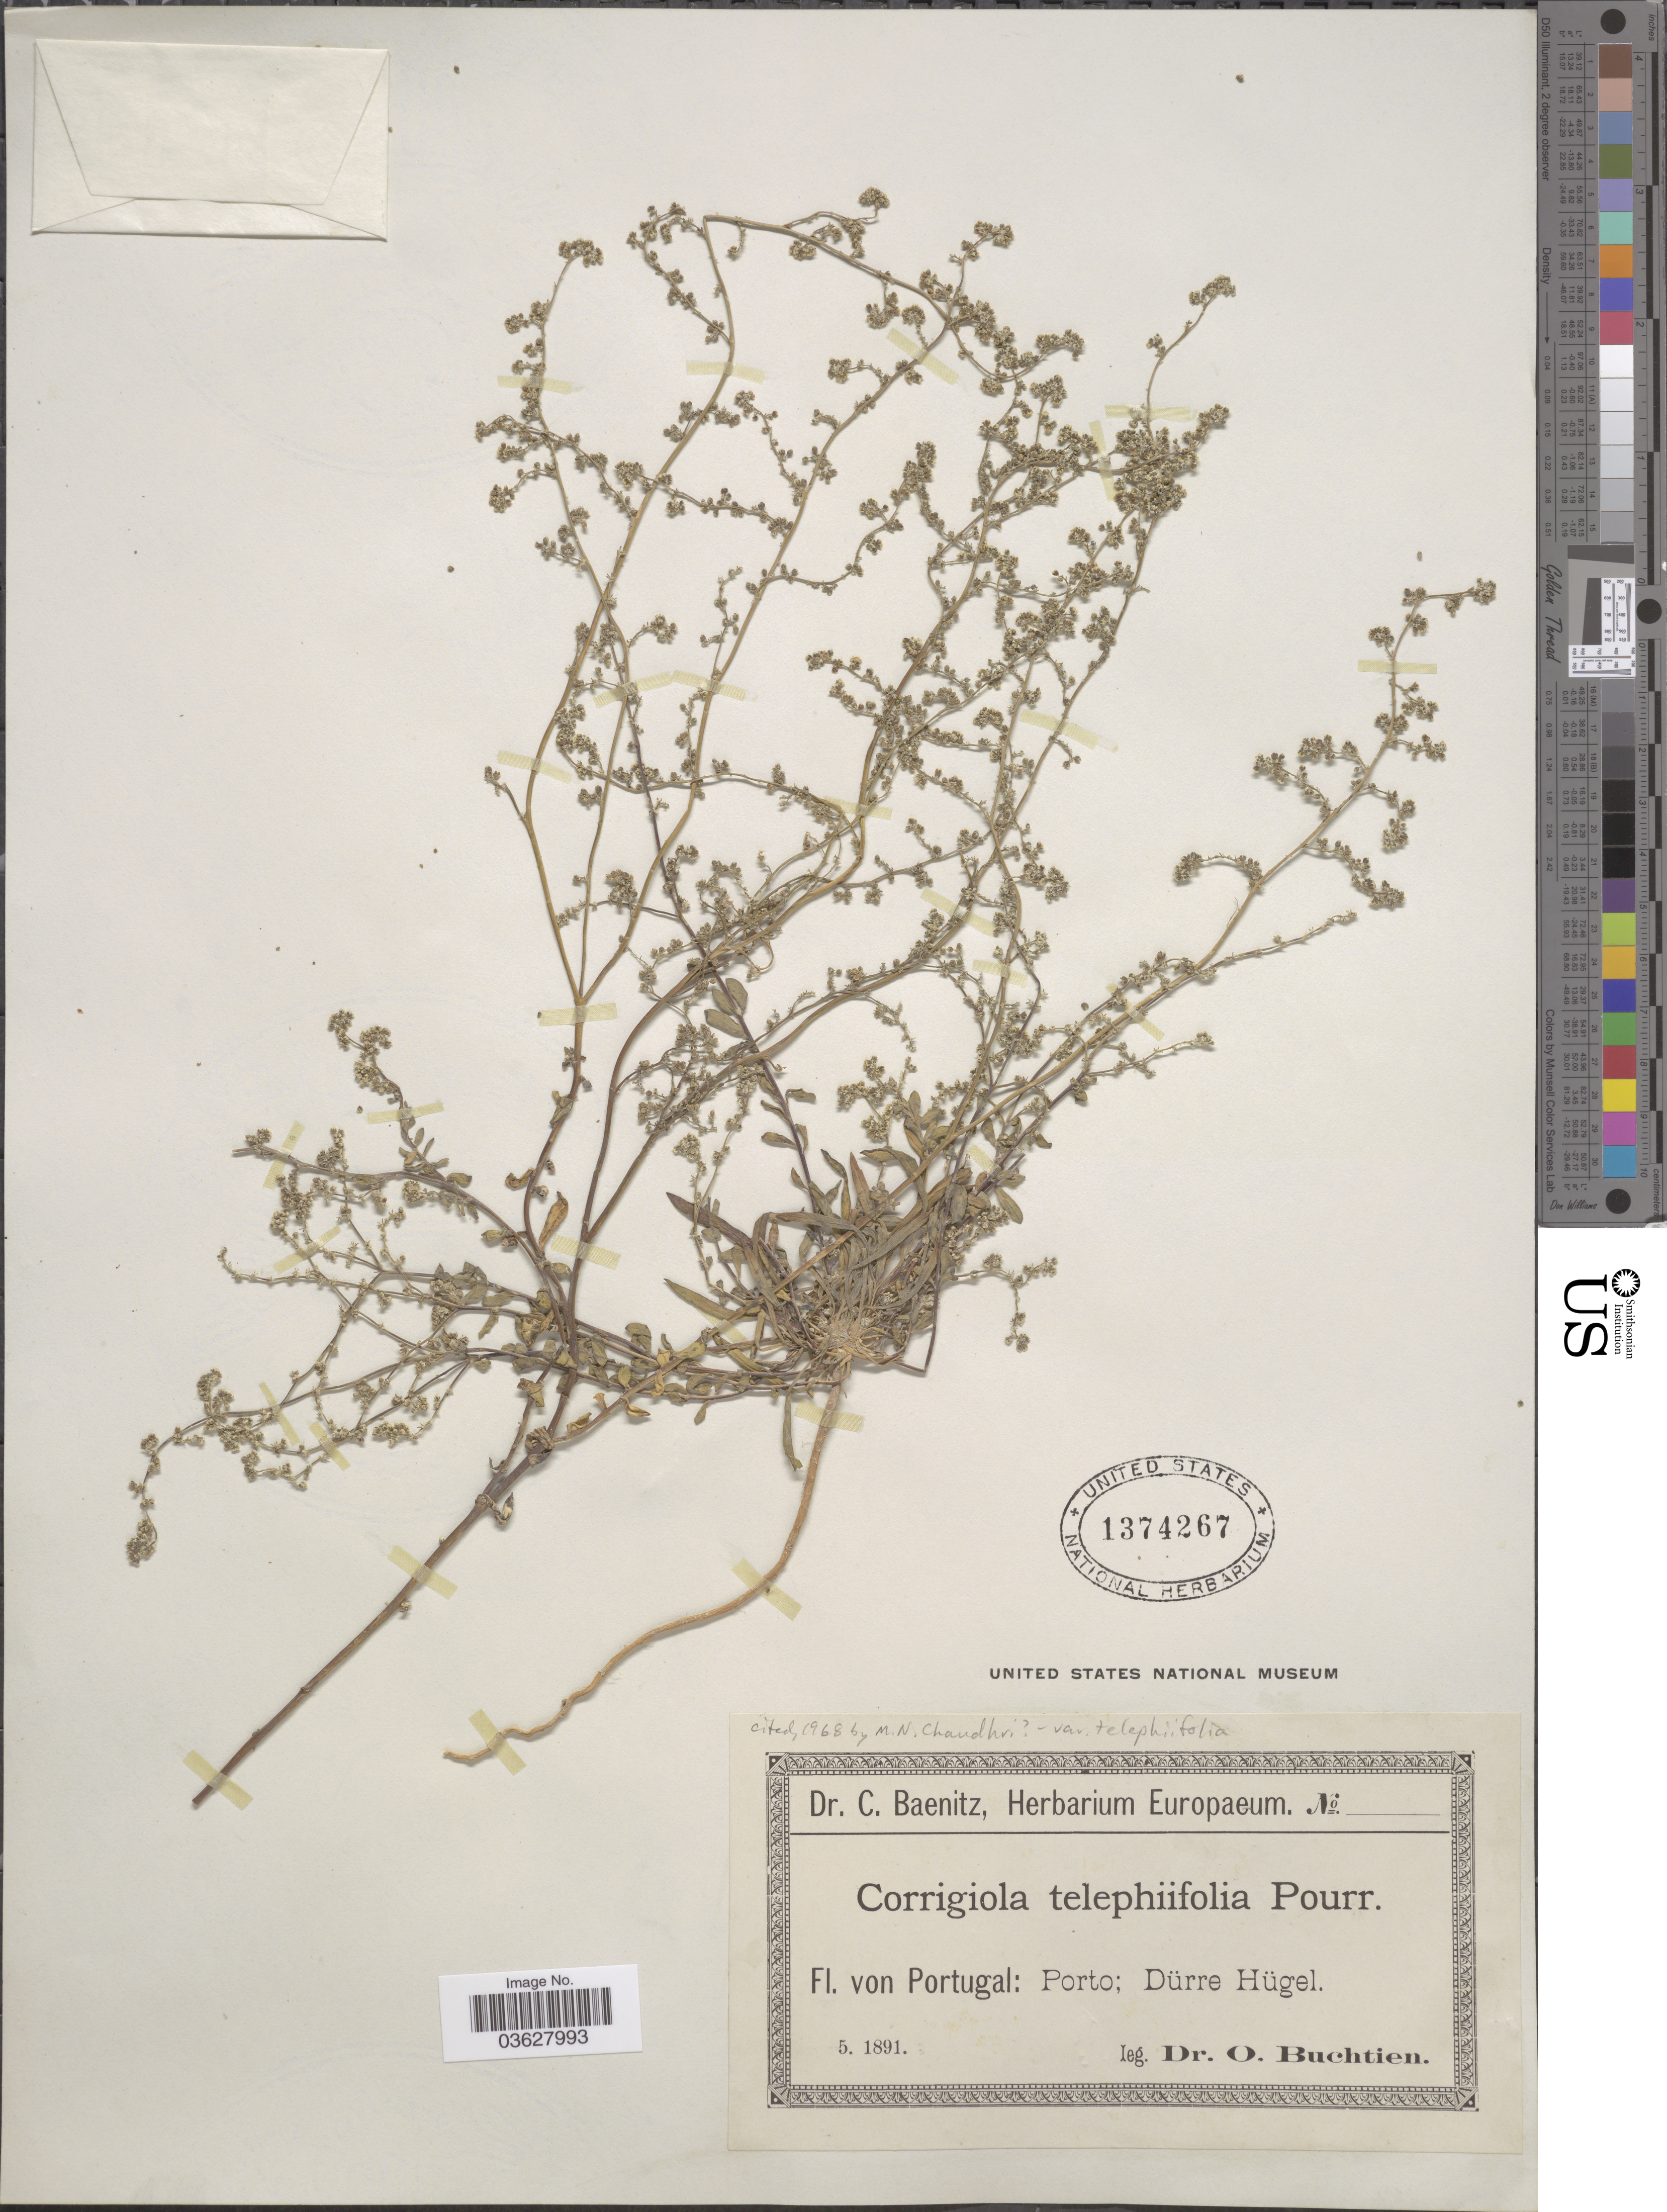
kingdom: Plantae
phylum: Tracheophyta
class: Magnoliopsida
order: Caryophyllales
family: Caryophyllaceae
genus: Corrigiola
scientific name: Corrigiola telephiifolia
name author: Pourr.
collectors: O. Buchtien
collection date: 1891-05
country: Portugal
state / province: Porto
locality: Dürre Hügel.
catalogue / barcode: US 1374267